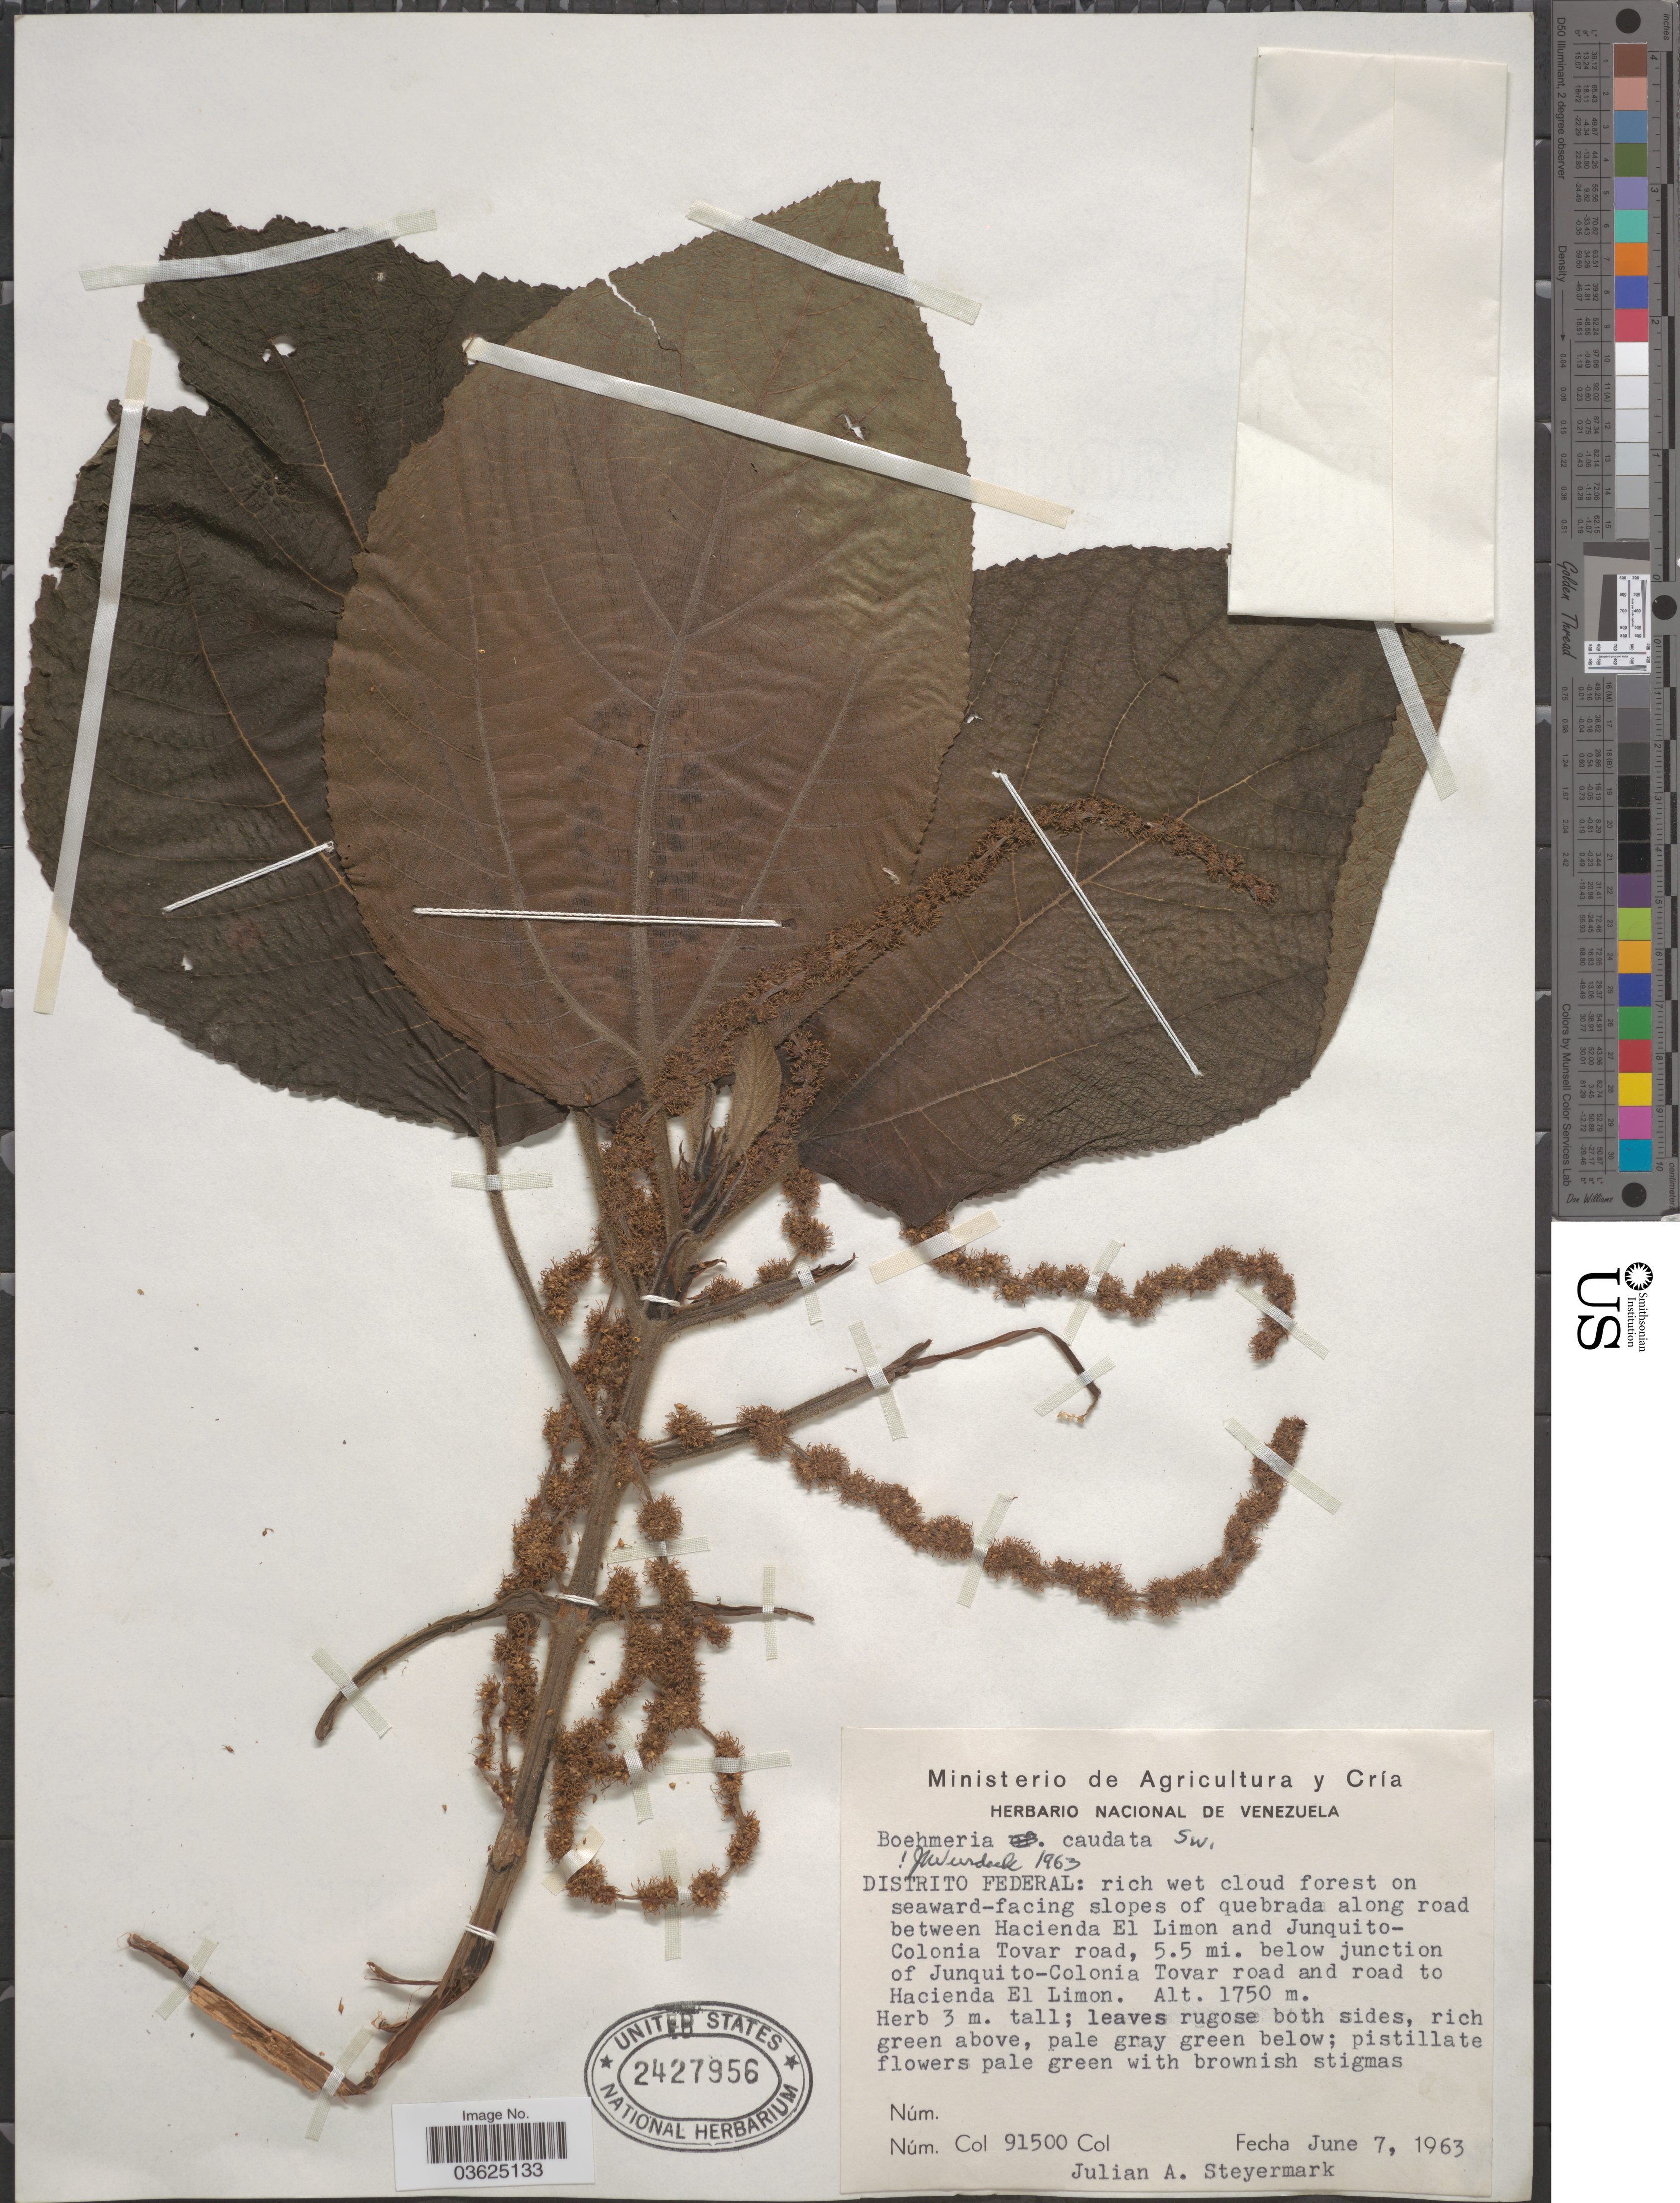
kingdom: Plantae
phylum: Tracheophyta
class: Magnoliopsida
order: Rosales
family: Urticaceae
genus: Boehmeria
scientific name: Boehmeria caudata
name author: Sw.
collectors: J. Steyermark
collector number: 91500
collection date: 1963-06-07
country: Venezuela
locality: Distrito Federal: rich wet cloud forest on seward-facing slopes of quebrada along road between Hacienda El Limon and Junquito-Colonia Tovar road, 5.5 mi. below junction of Junquito-Colonia Tovar road and road to Hacienda El Limon.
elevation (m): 1750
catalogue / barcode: US 2427956